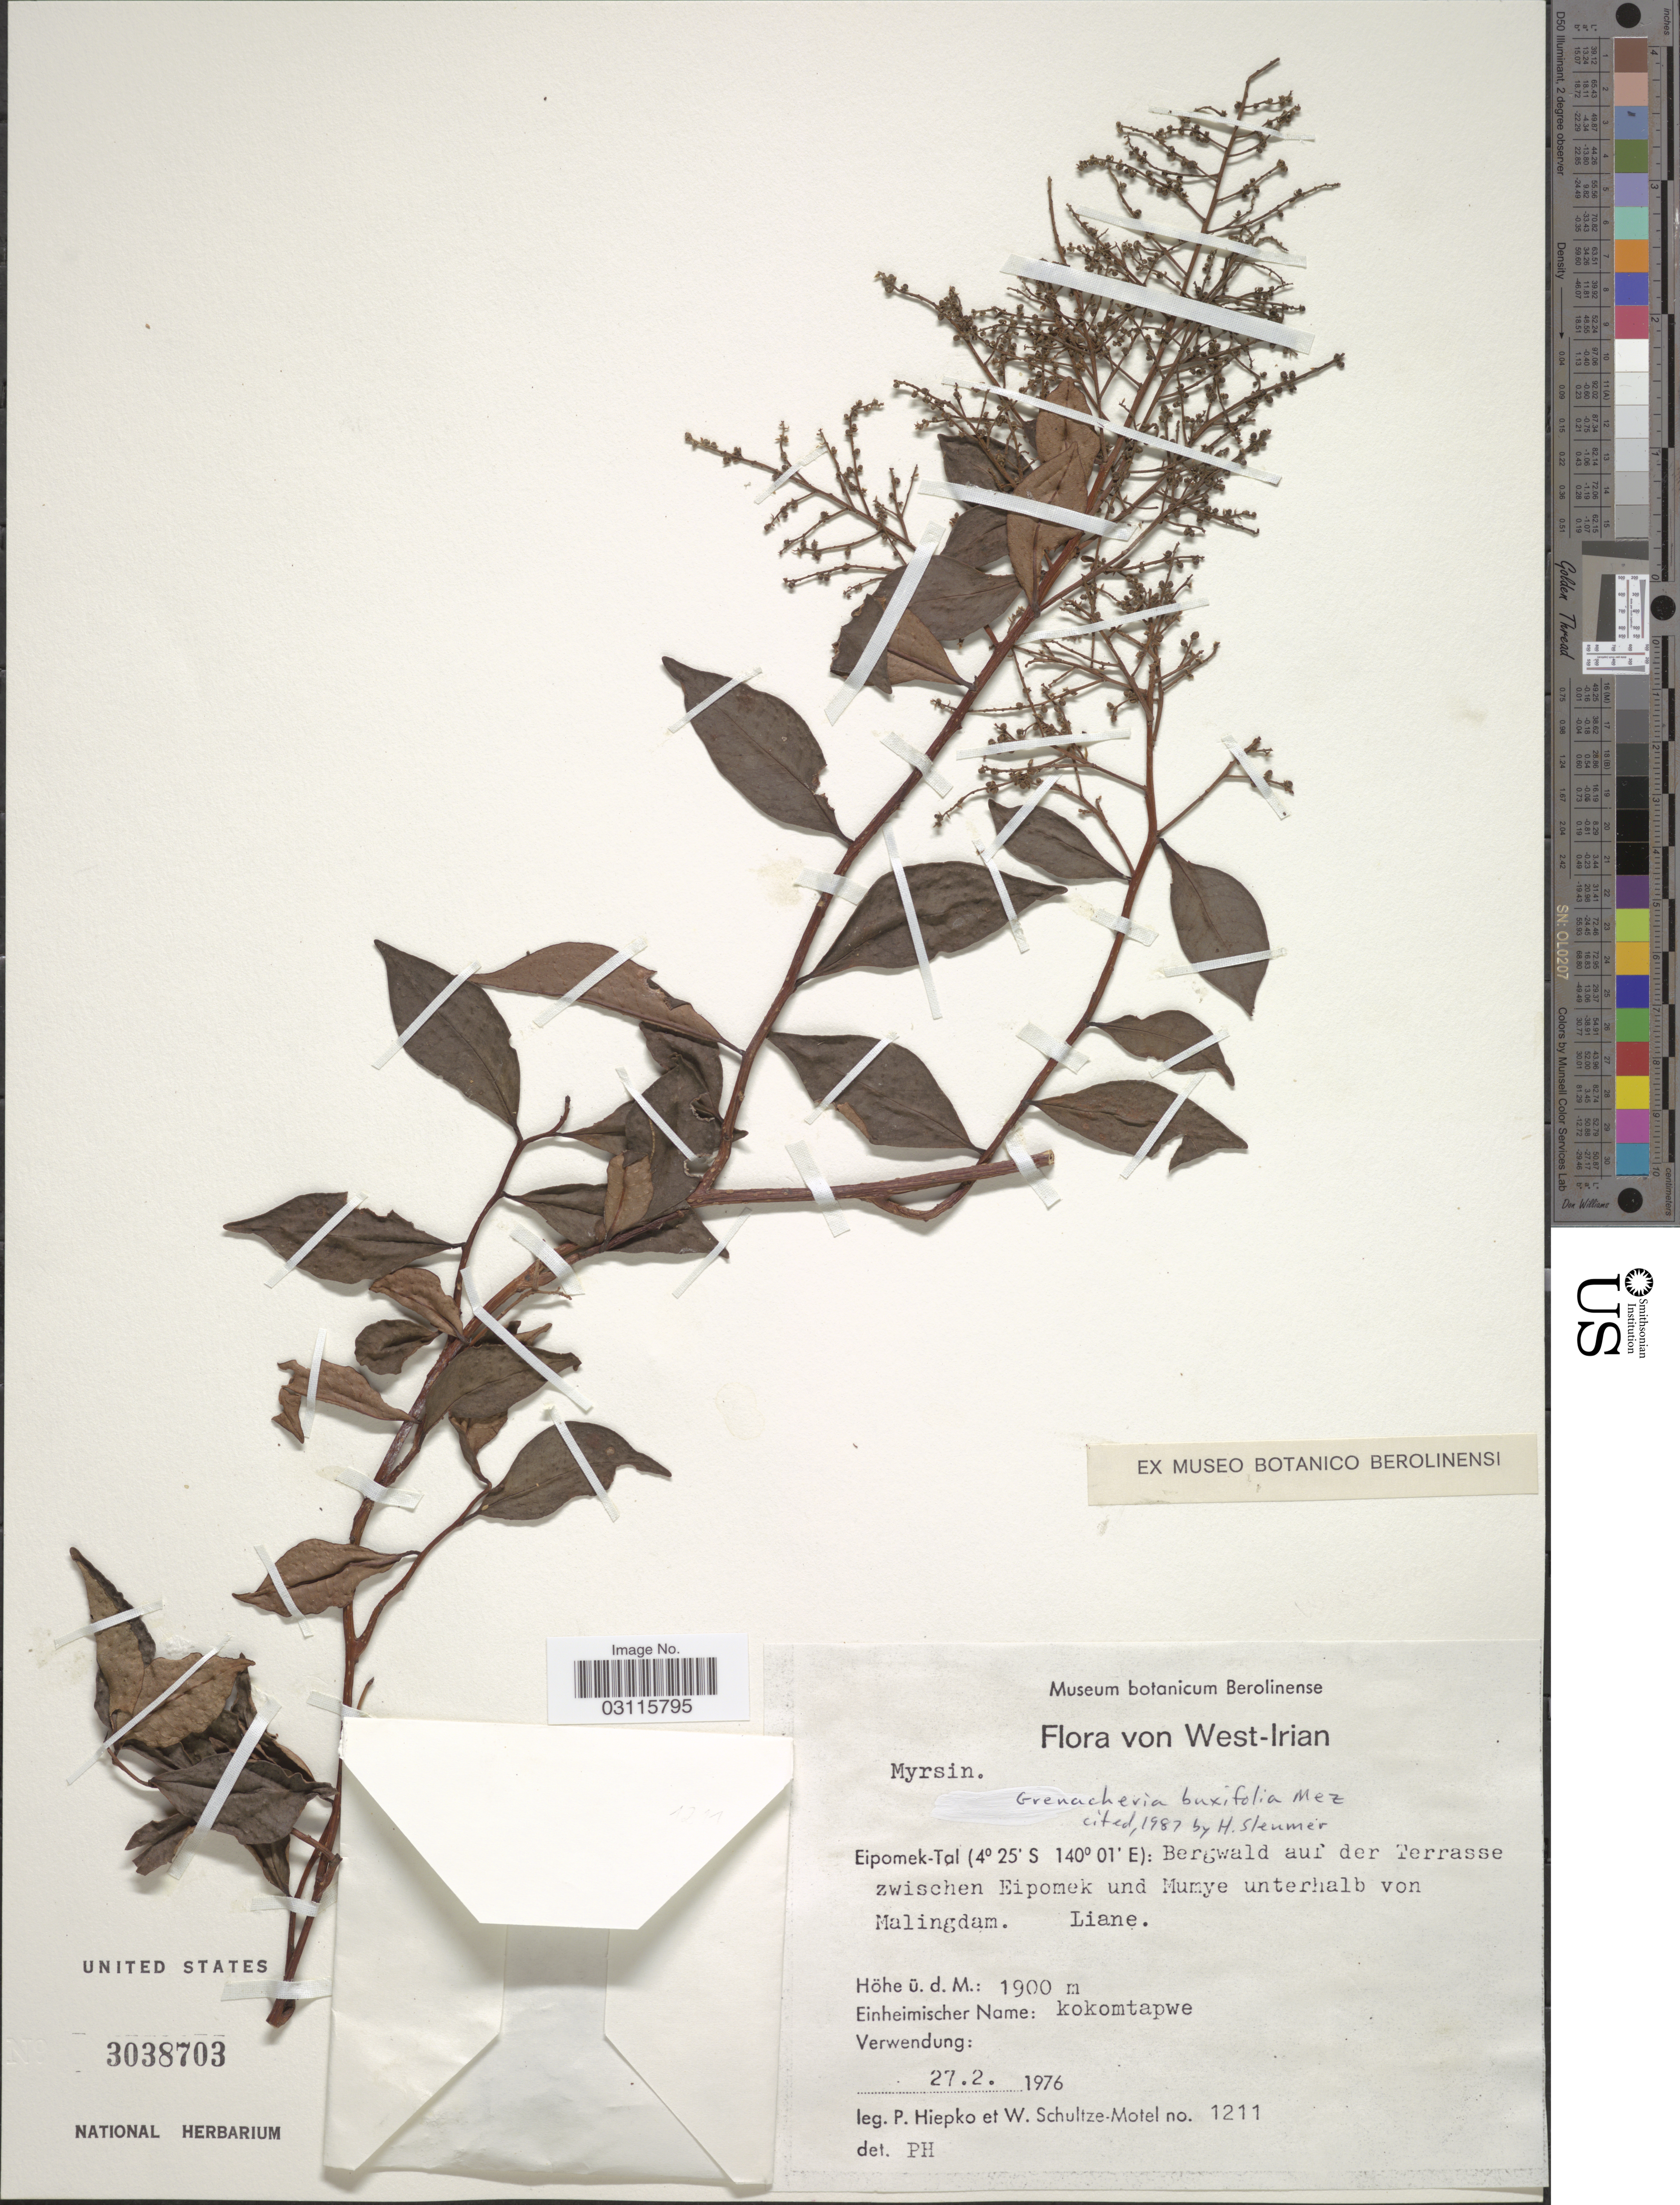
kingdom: Plantae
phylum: Tracheophyta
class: Magnoliopsida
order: Ericales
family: Primulaceae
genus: Grenacheria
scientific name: Grenacheria buxifolia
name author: Mez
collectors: P. H. Hiepko & W. Schultze-Motel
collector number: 1211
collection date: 1976-02-27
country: Indonesia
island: New Guinea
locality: West-Irian. Eipomek-Tal. Bergwald auf der Terrasse zwischen Eipomek und Mumye unterhalb von Malingdam.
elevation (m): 1900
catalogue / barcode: US 3038703